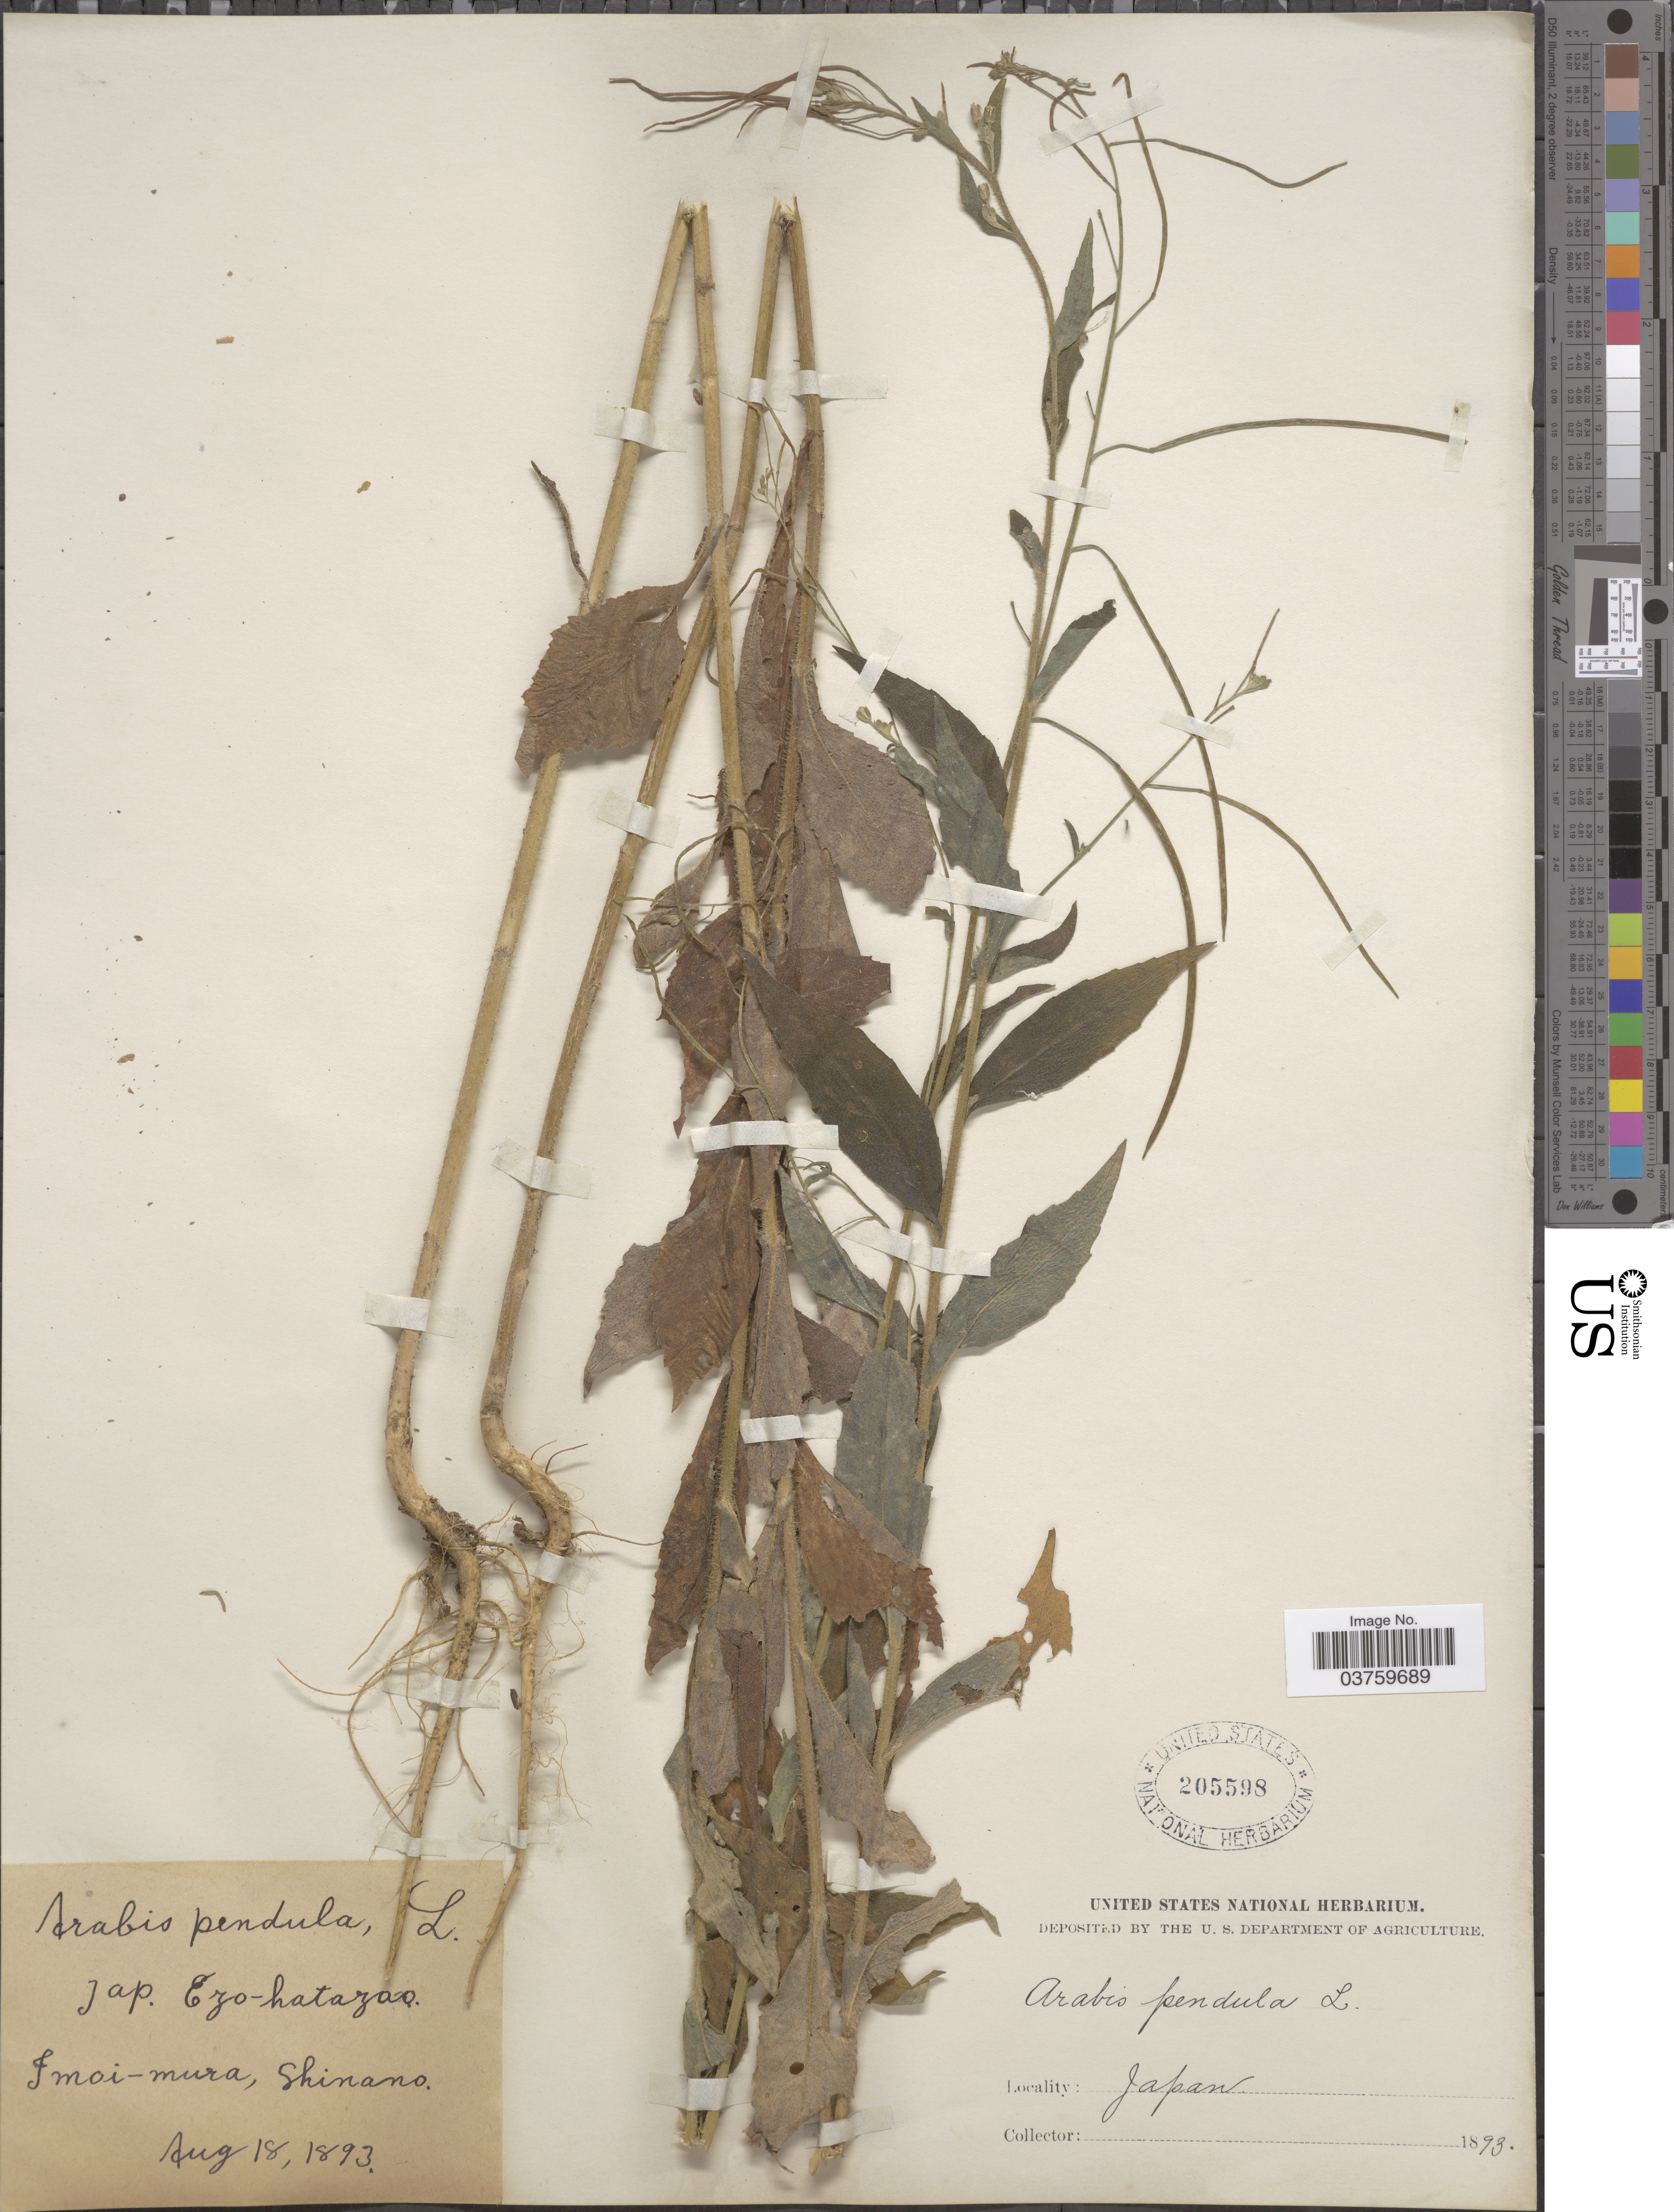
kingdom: Plantae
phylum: Tracheophyta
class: Magnoliopsida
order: Brassicales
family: Brassicaceae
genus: Arabis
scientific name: Arabis pendula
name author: L.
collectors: ex herb. United States National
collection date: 1893-08-18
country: Japan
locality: Imoi-mura, Shinano.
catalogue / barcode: US 205598